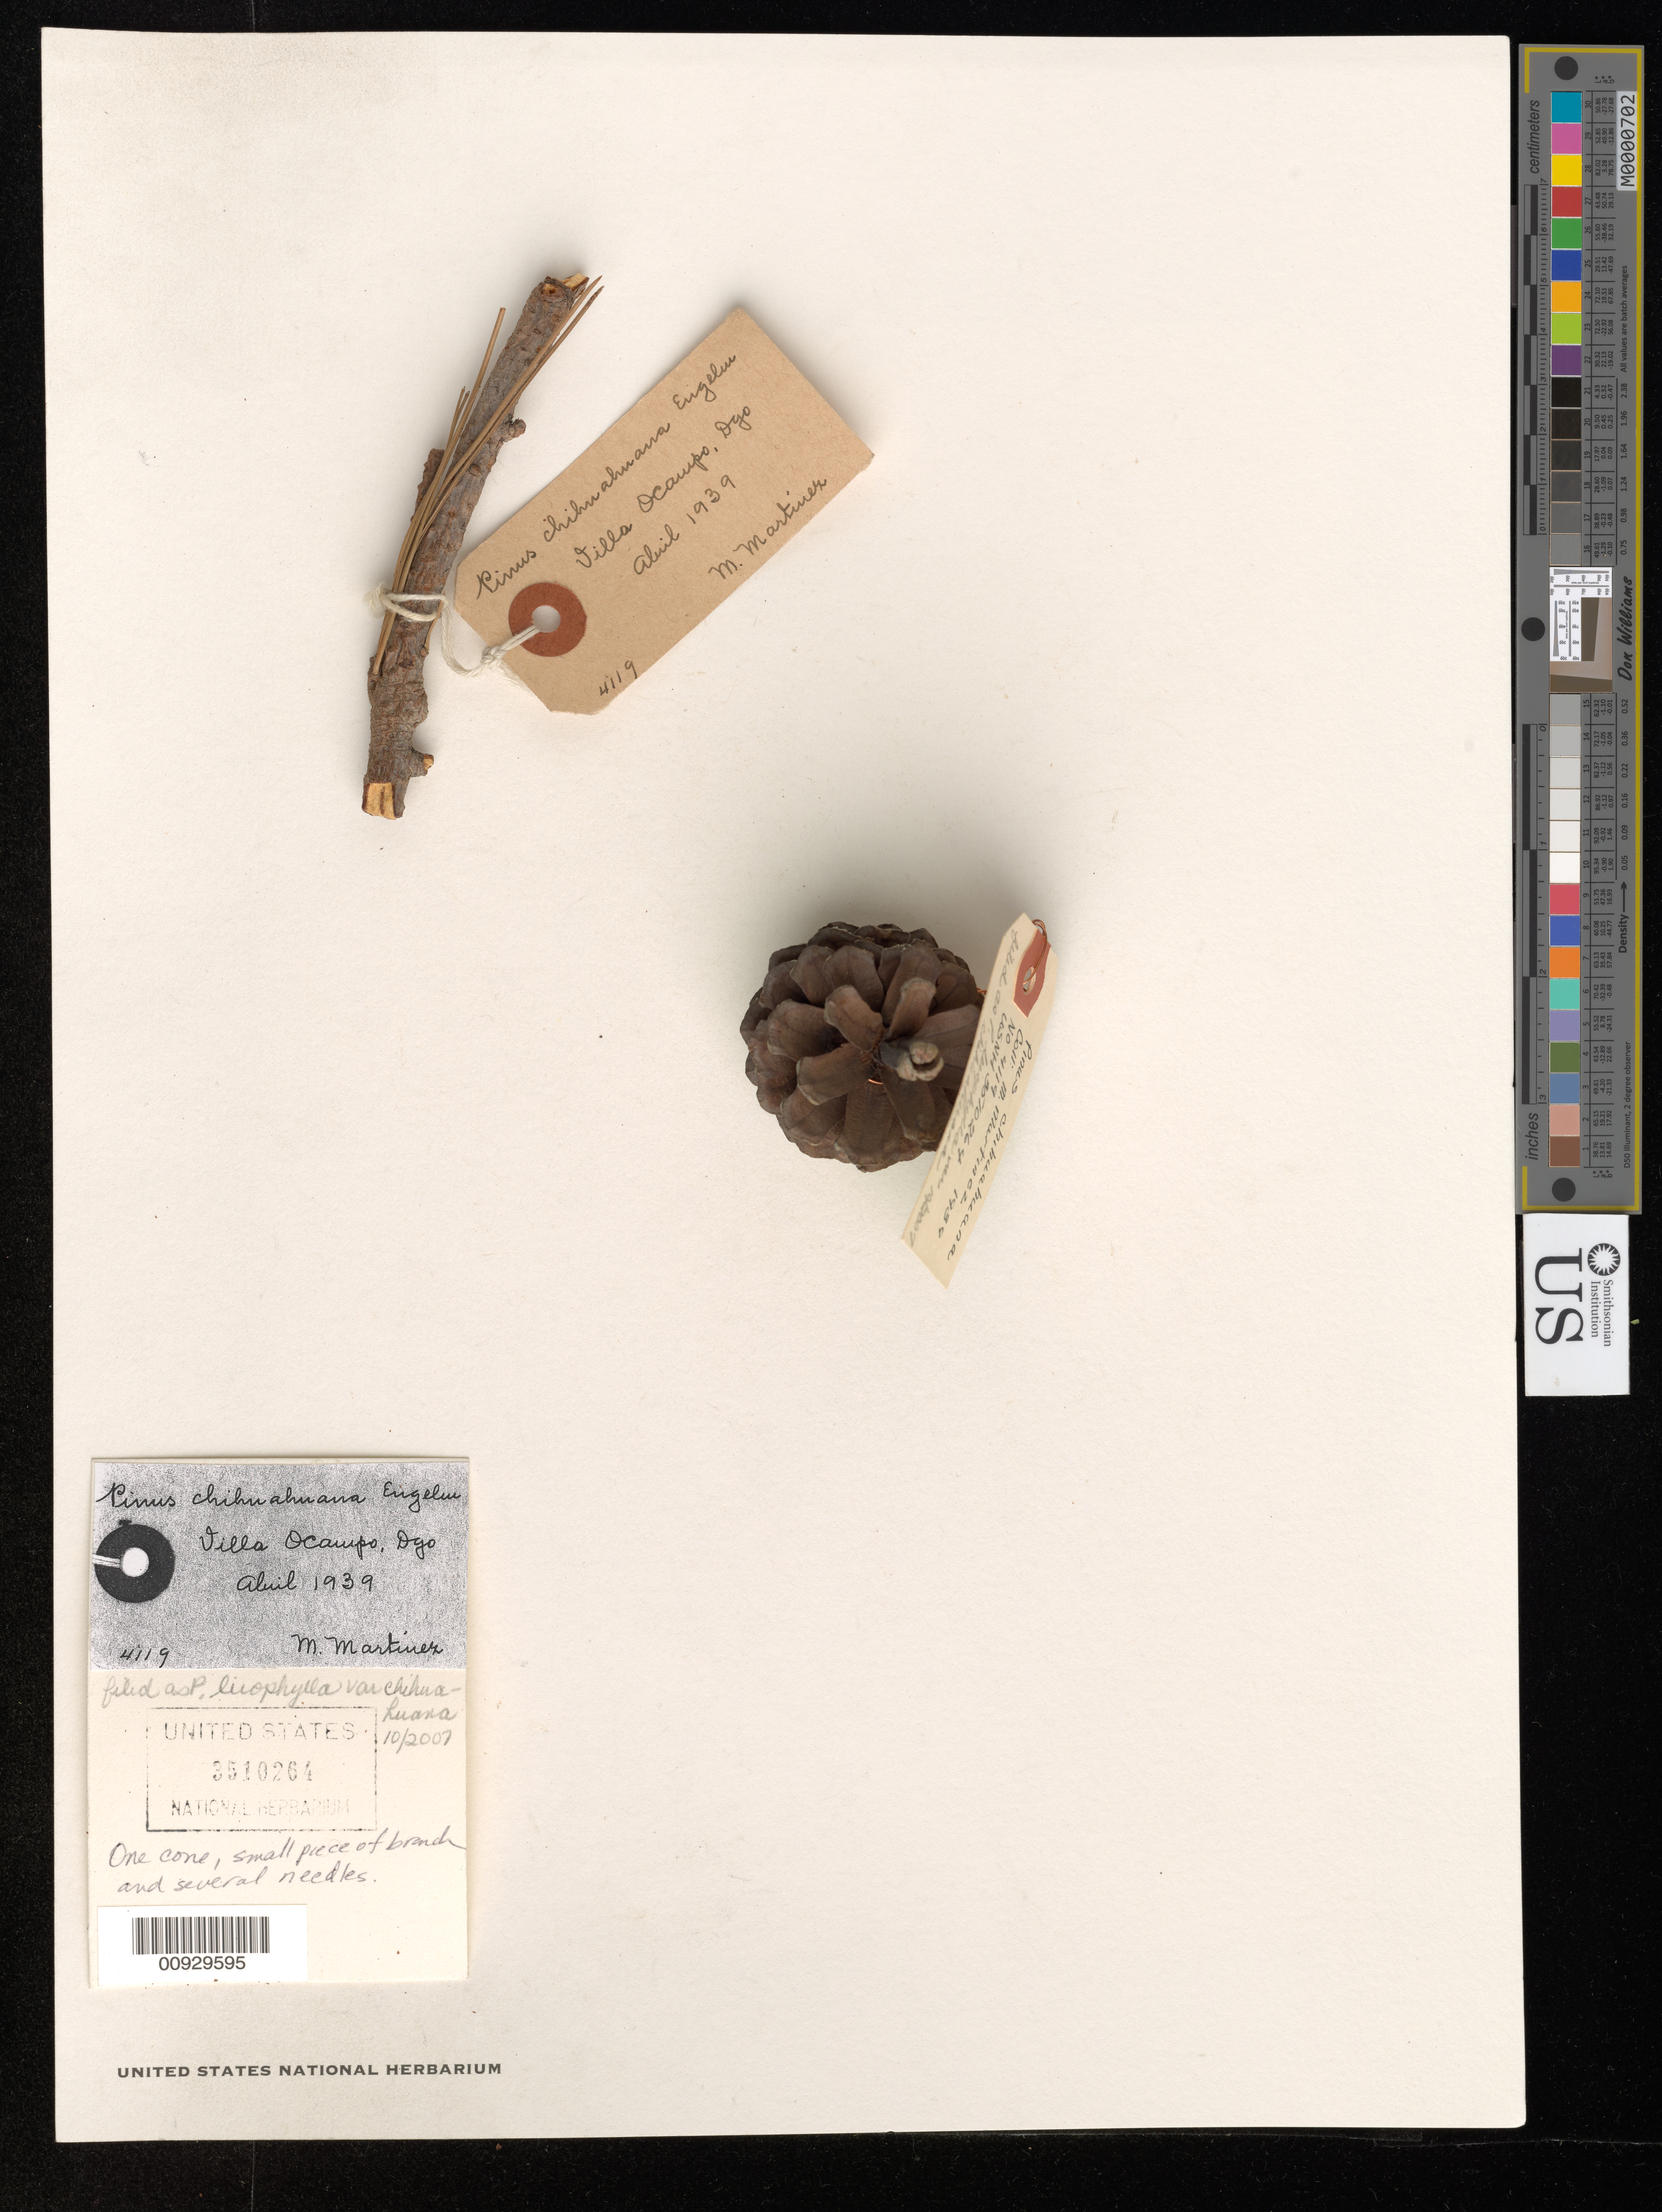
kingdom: Plantae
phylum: Tracheophyta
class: Pinopsida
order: Pinales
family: Pinaceae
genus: Pinus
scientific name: Pinus leiophylla var. chihuahuana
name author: (Engelm.) Shaw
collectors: M. Martinez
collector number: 4119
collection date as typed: Apr 1939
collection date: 1939-04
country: Mexico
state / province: Durango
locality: Villa Ocampo.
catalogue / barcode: US 3510264